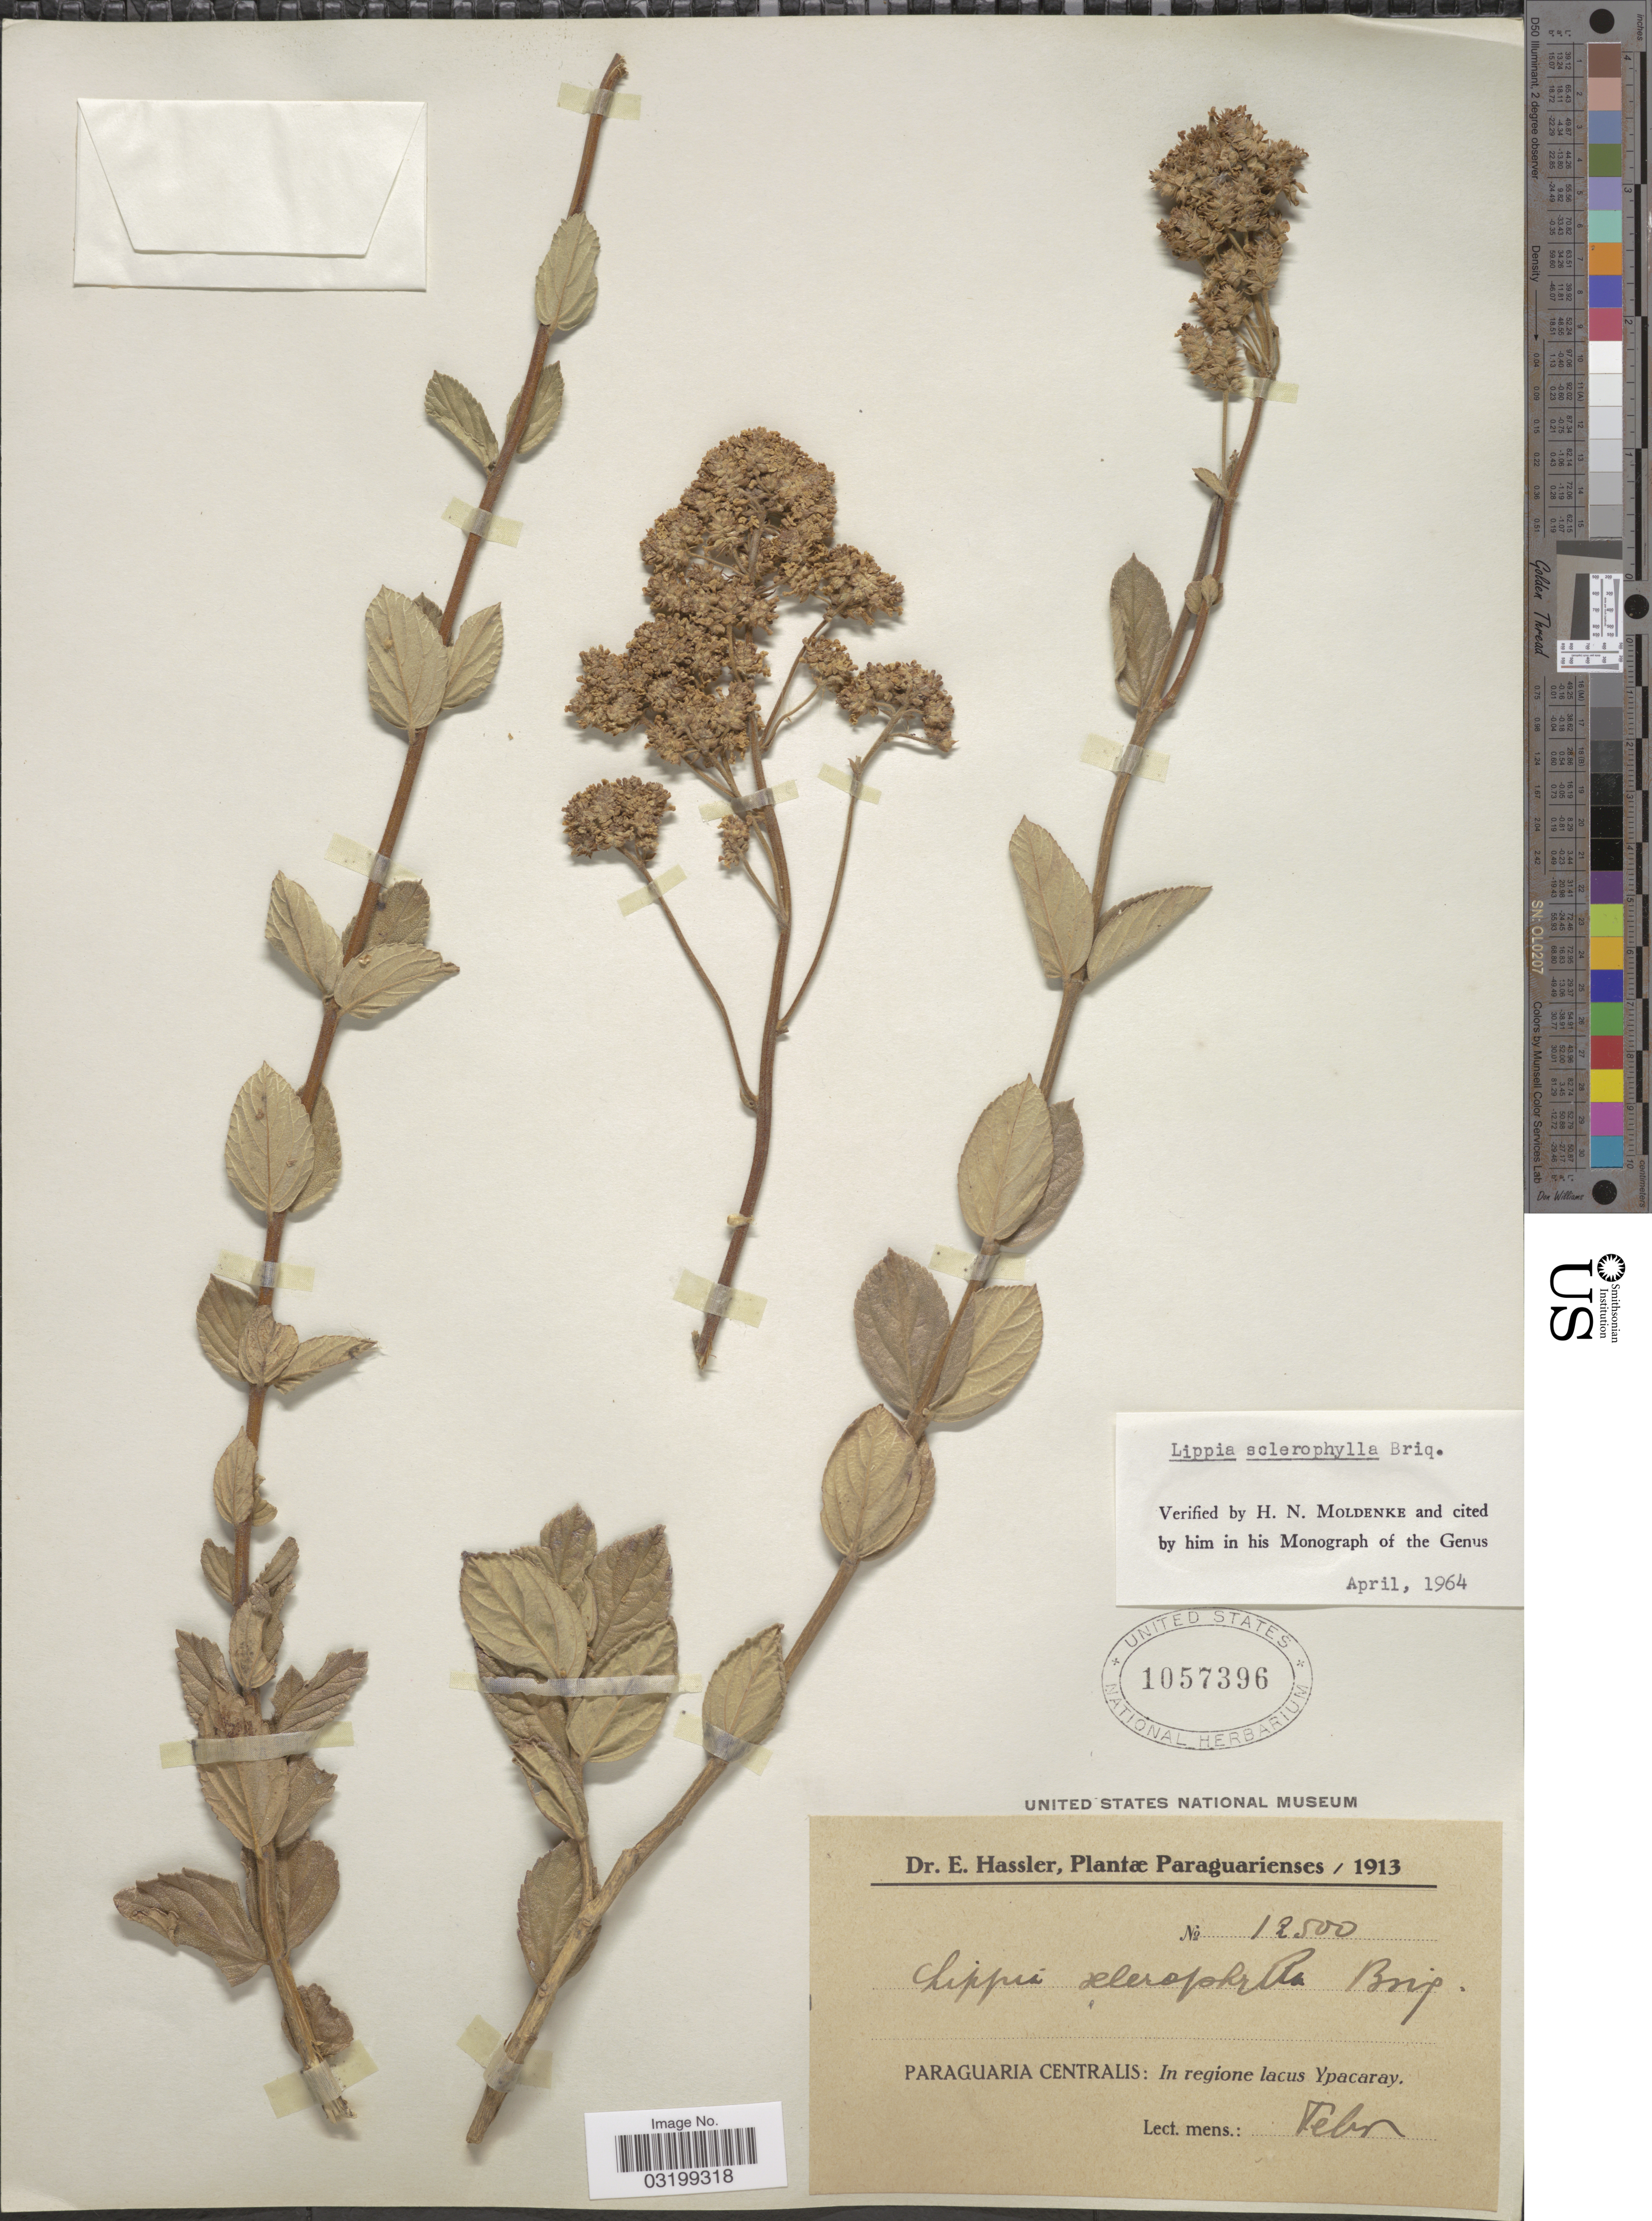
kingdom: Plantae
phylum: Tracheophyta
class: Magnoliopsida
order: Lamiales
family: Verbenaceae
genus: Lippia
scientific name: Lippia sclerophylla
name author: Briq.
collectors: E. Hassler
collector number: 12500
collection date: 1913-02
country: Paraguay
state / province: Paraguari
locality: Paraguaria Centralis: In regione lacus Ypacaray.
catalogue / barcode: US 1057396